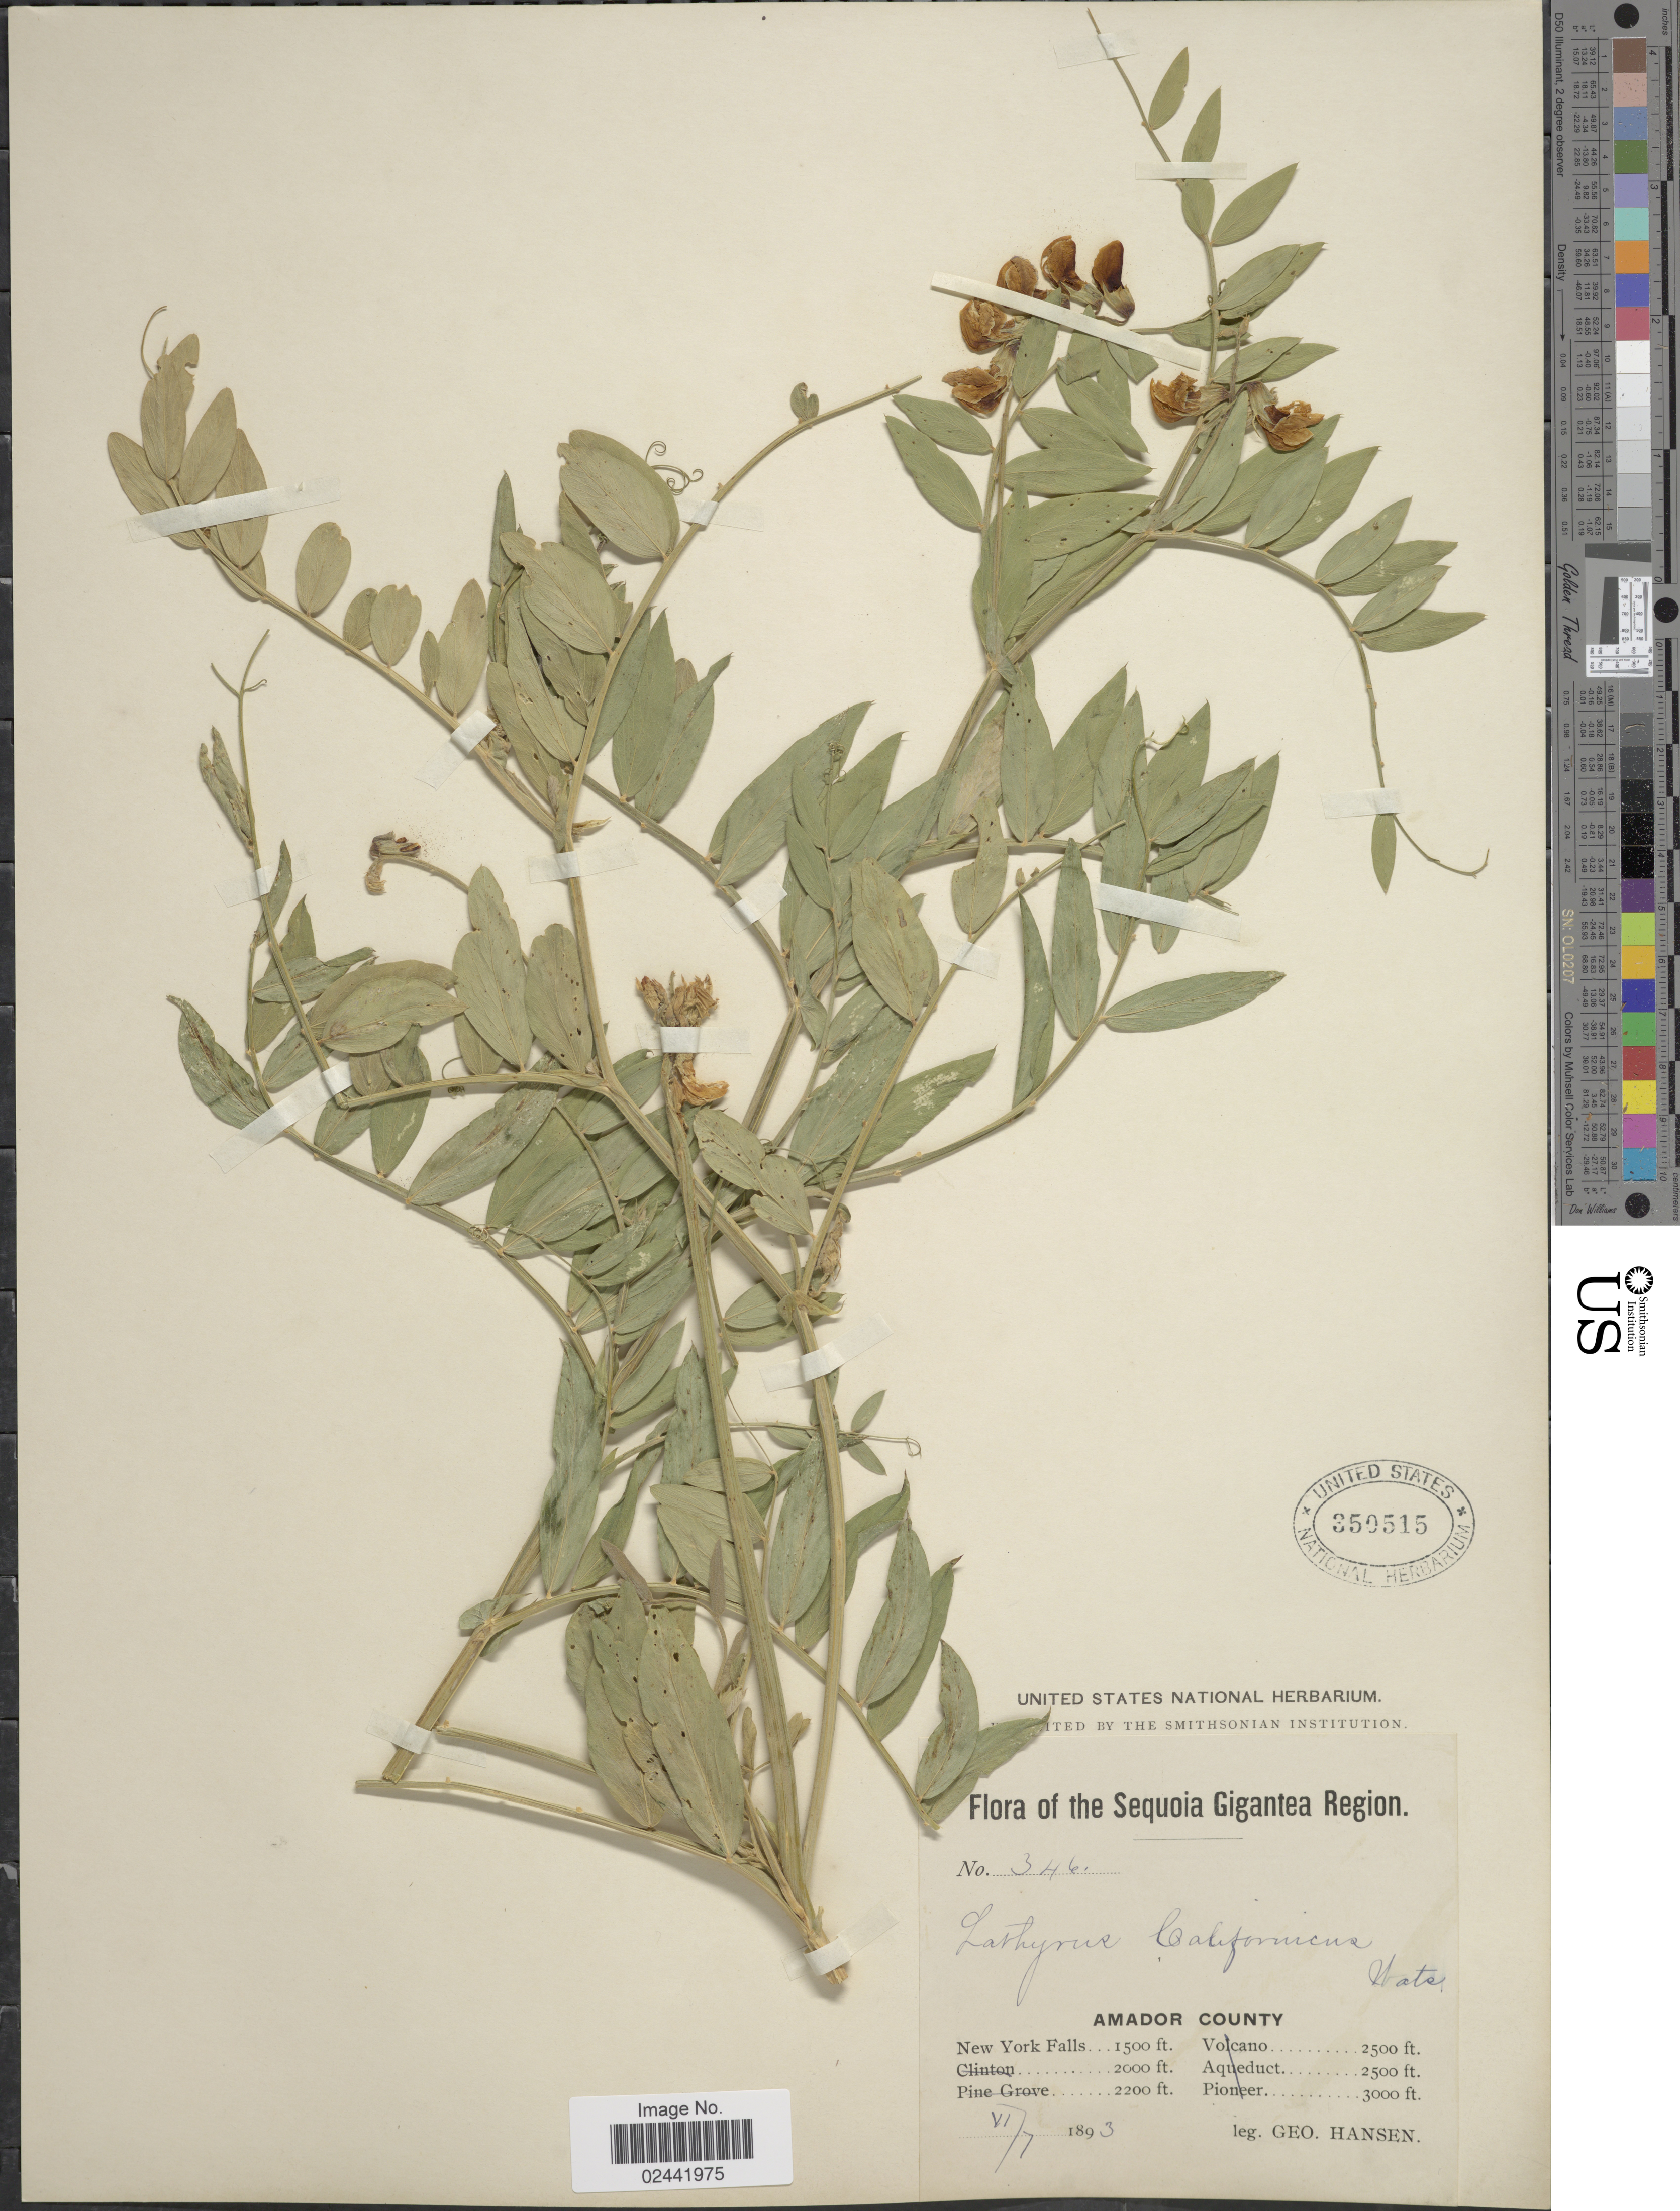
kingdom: Plantae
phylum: Tracheophyta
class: Magnoliopsida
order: Fabales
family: Fabaceae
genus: Lathyrus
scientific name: Lathyrus watsonii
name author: T.G. White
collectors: G. Hansen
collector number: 346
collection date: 1893-06-07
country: United States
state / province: California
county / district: Amador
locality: Sequoia Gigantea Region. Amador County. New York Falls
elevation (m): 457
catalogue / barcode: US 350515